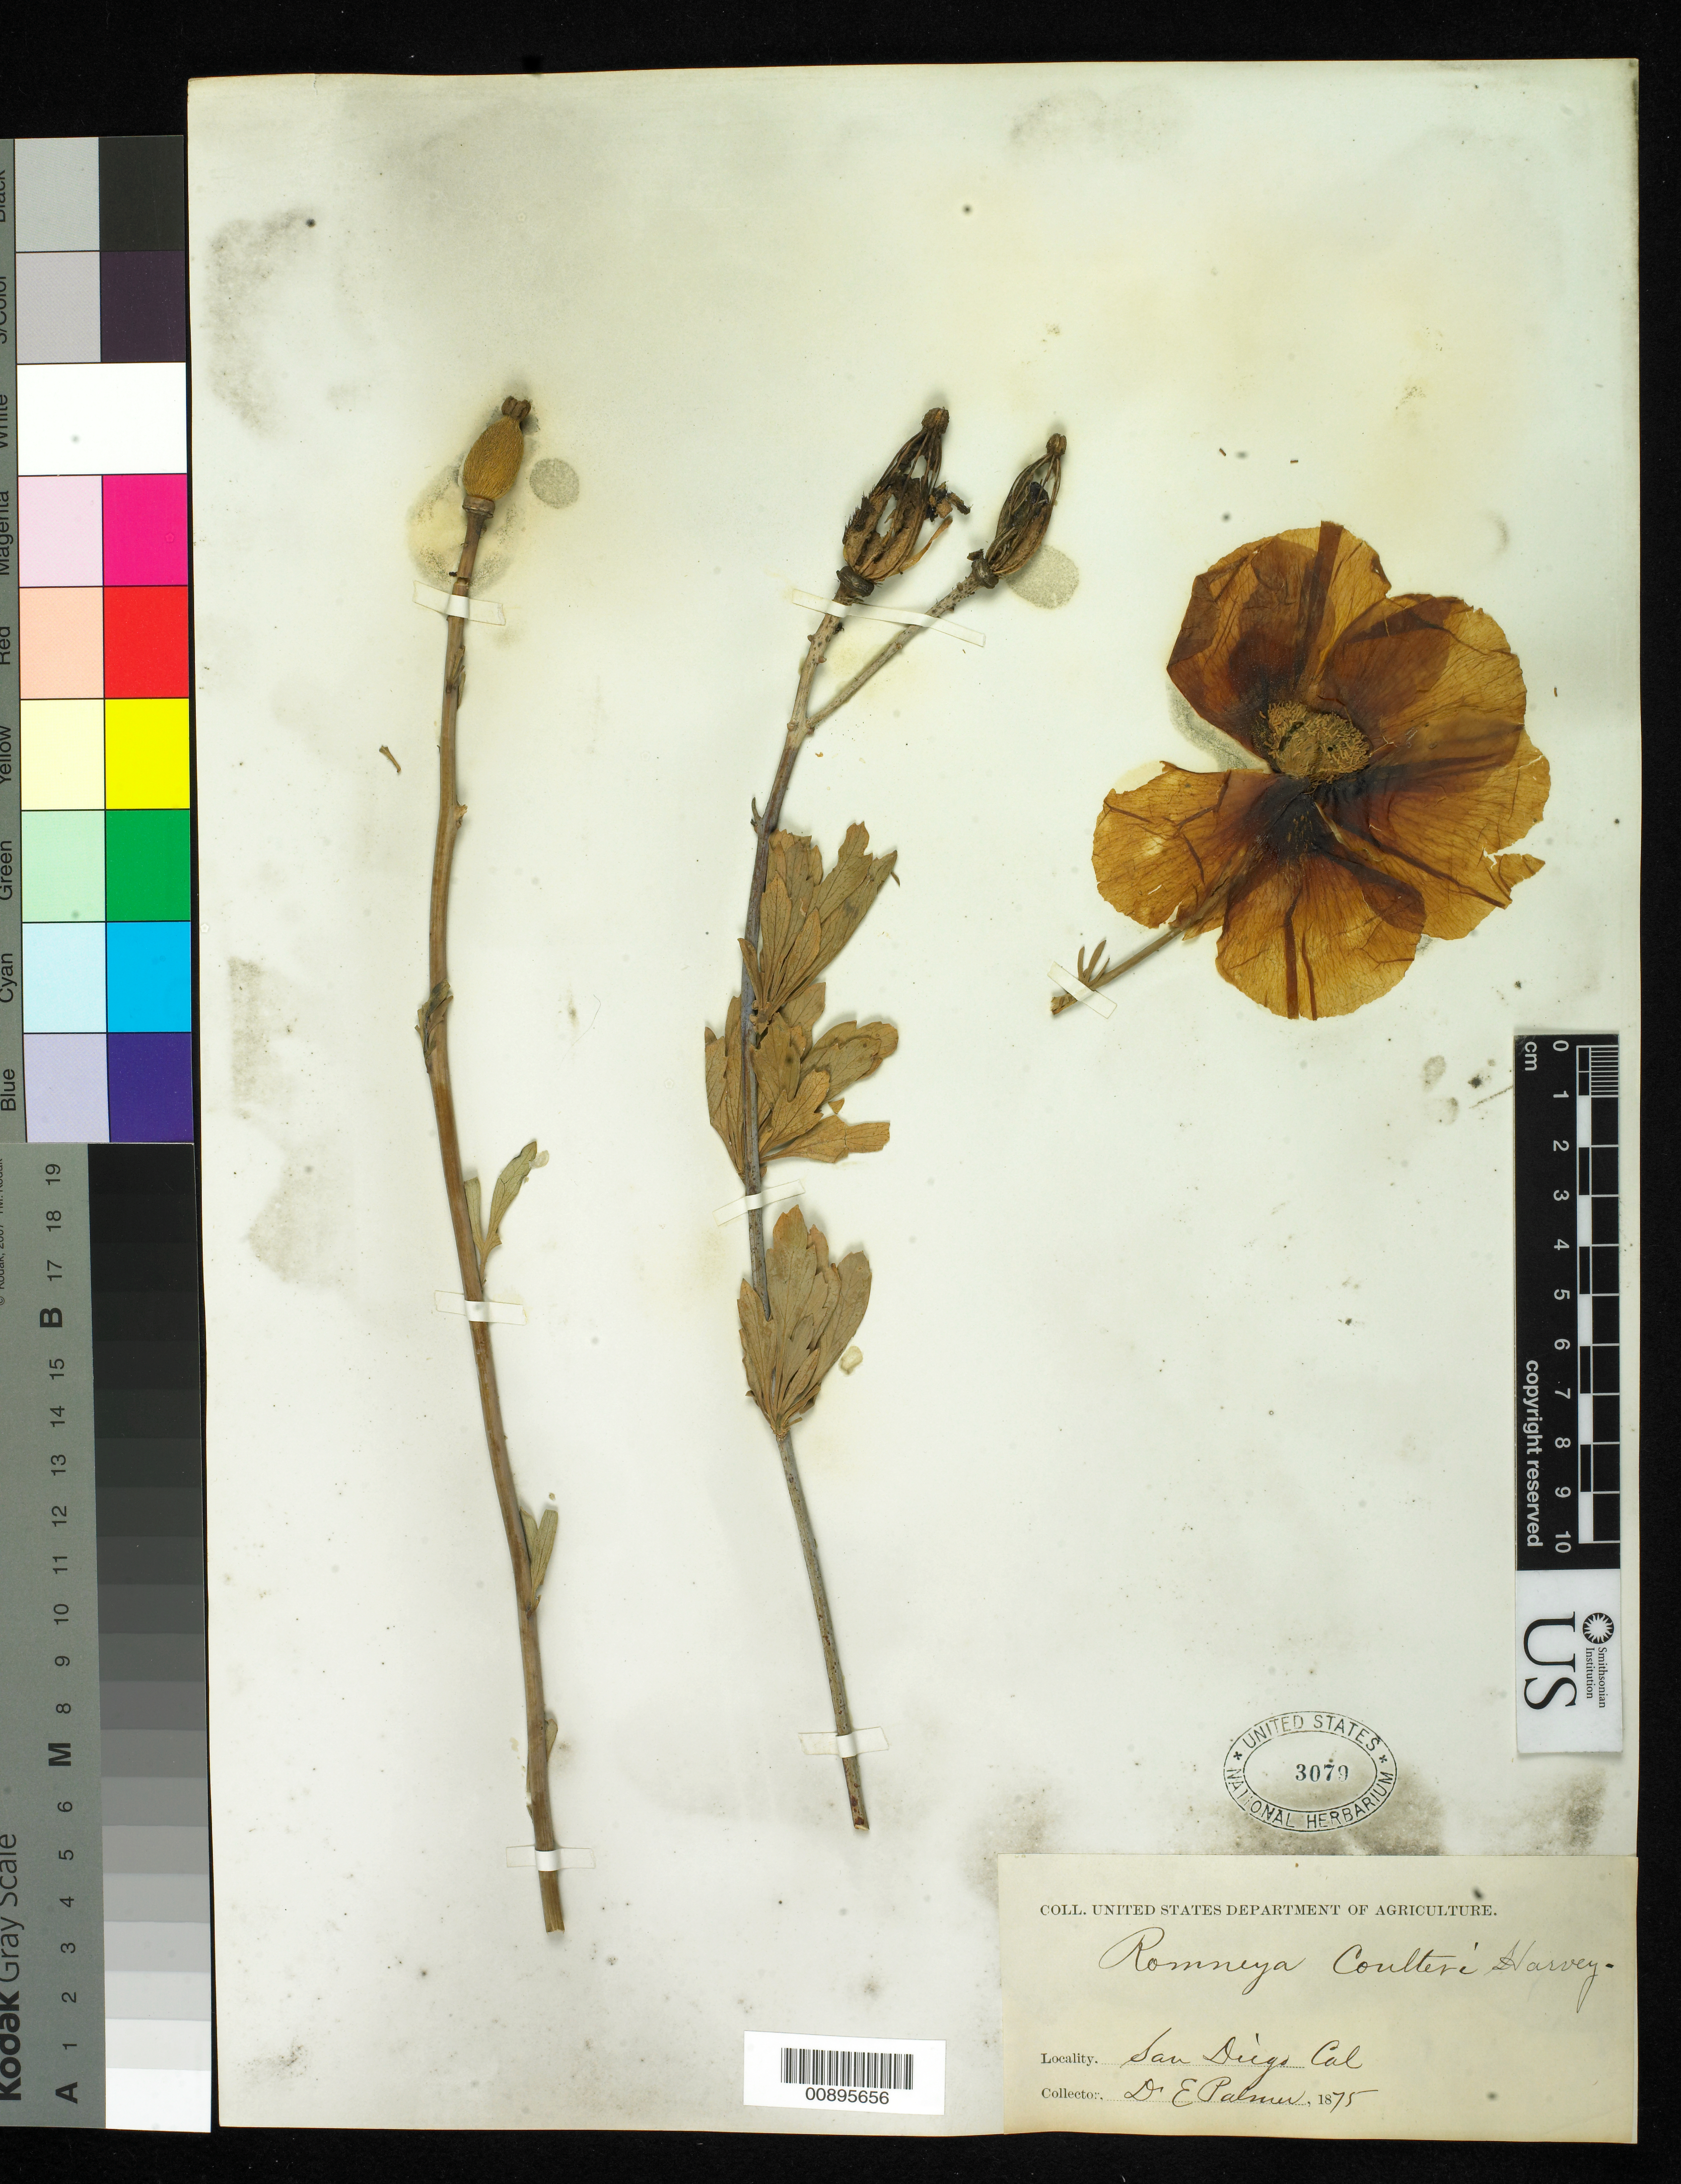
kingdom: Plantae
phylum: Tracheophyta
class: Magnoliopsida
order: Ranunculales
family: Papaveraceae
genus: Romneya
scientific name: Romneya coulteri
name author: Harv.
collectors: E. Palmer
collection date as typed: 1875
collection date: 1875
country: United States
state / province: California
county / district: San Diego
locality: San Diego, California.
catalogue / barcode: US 3079